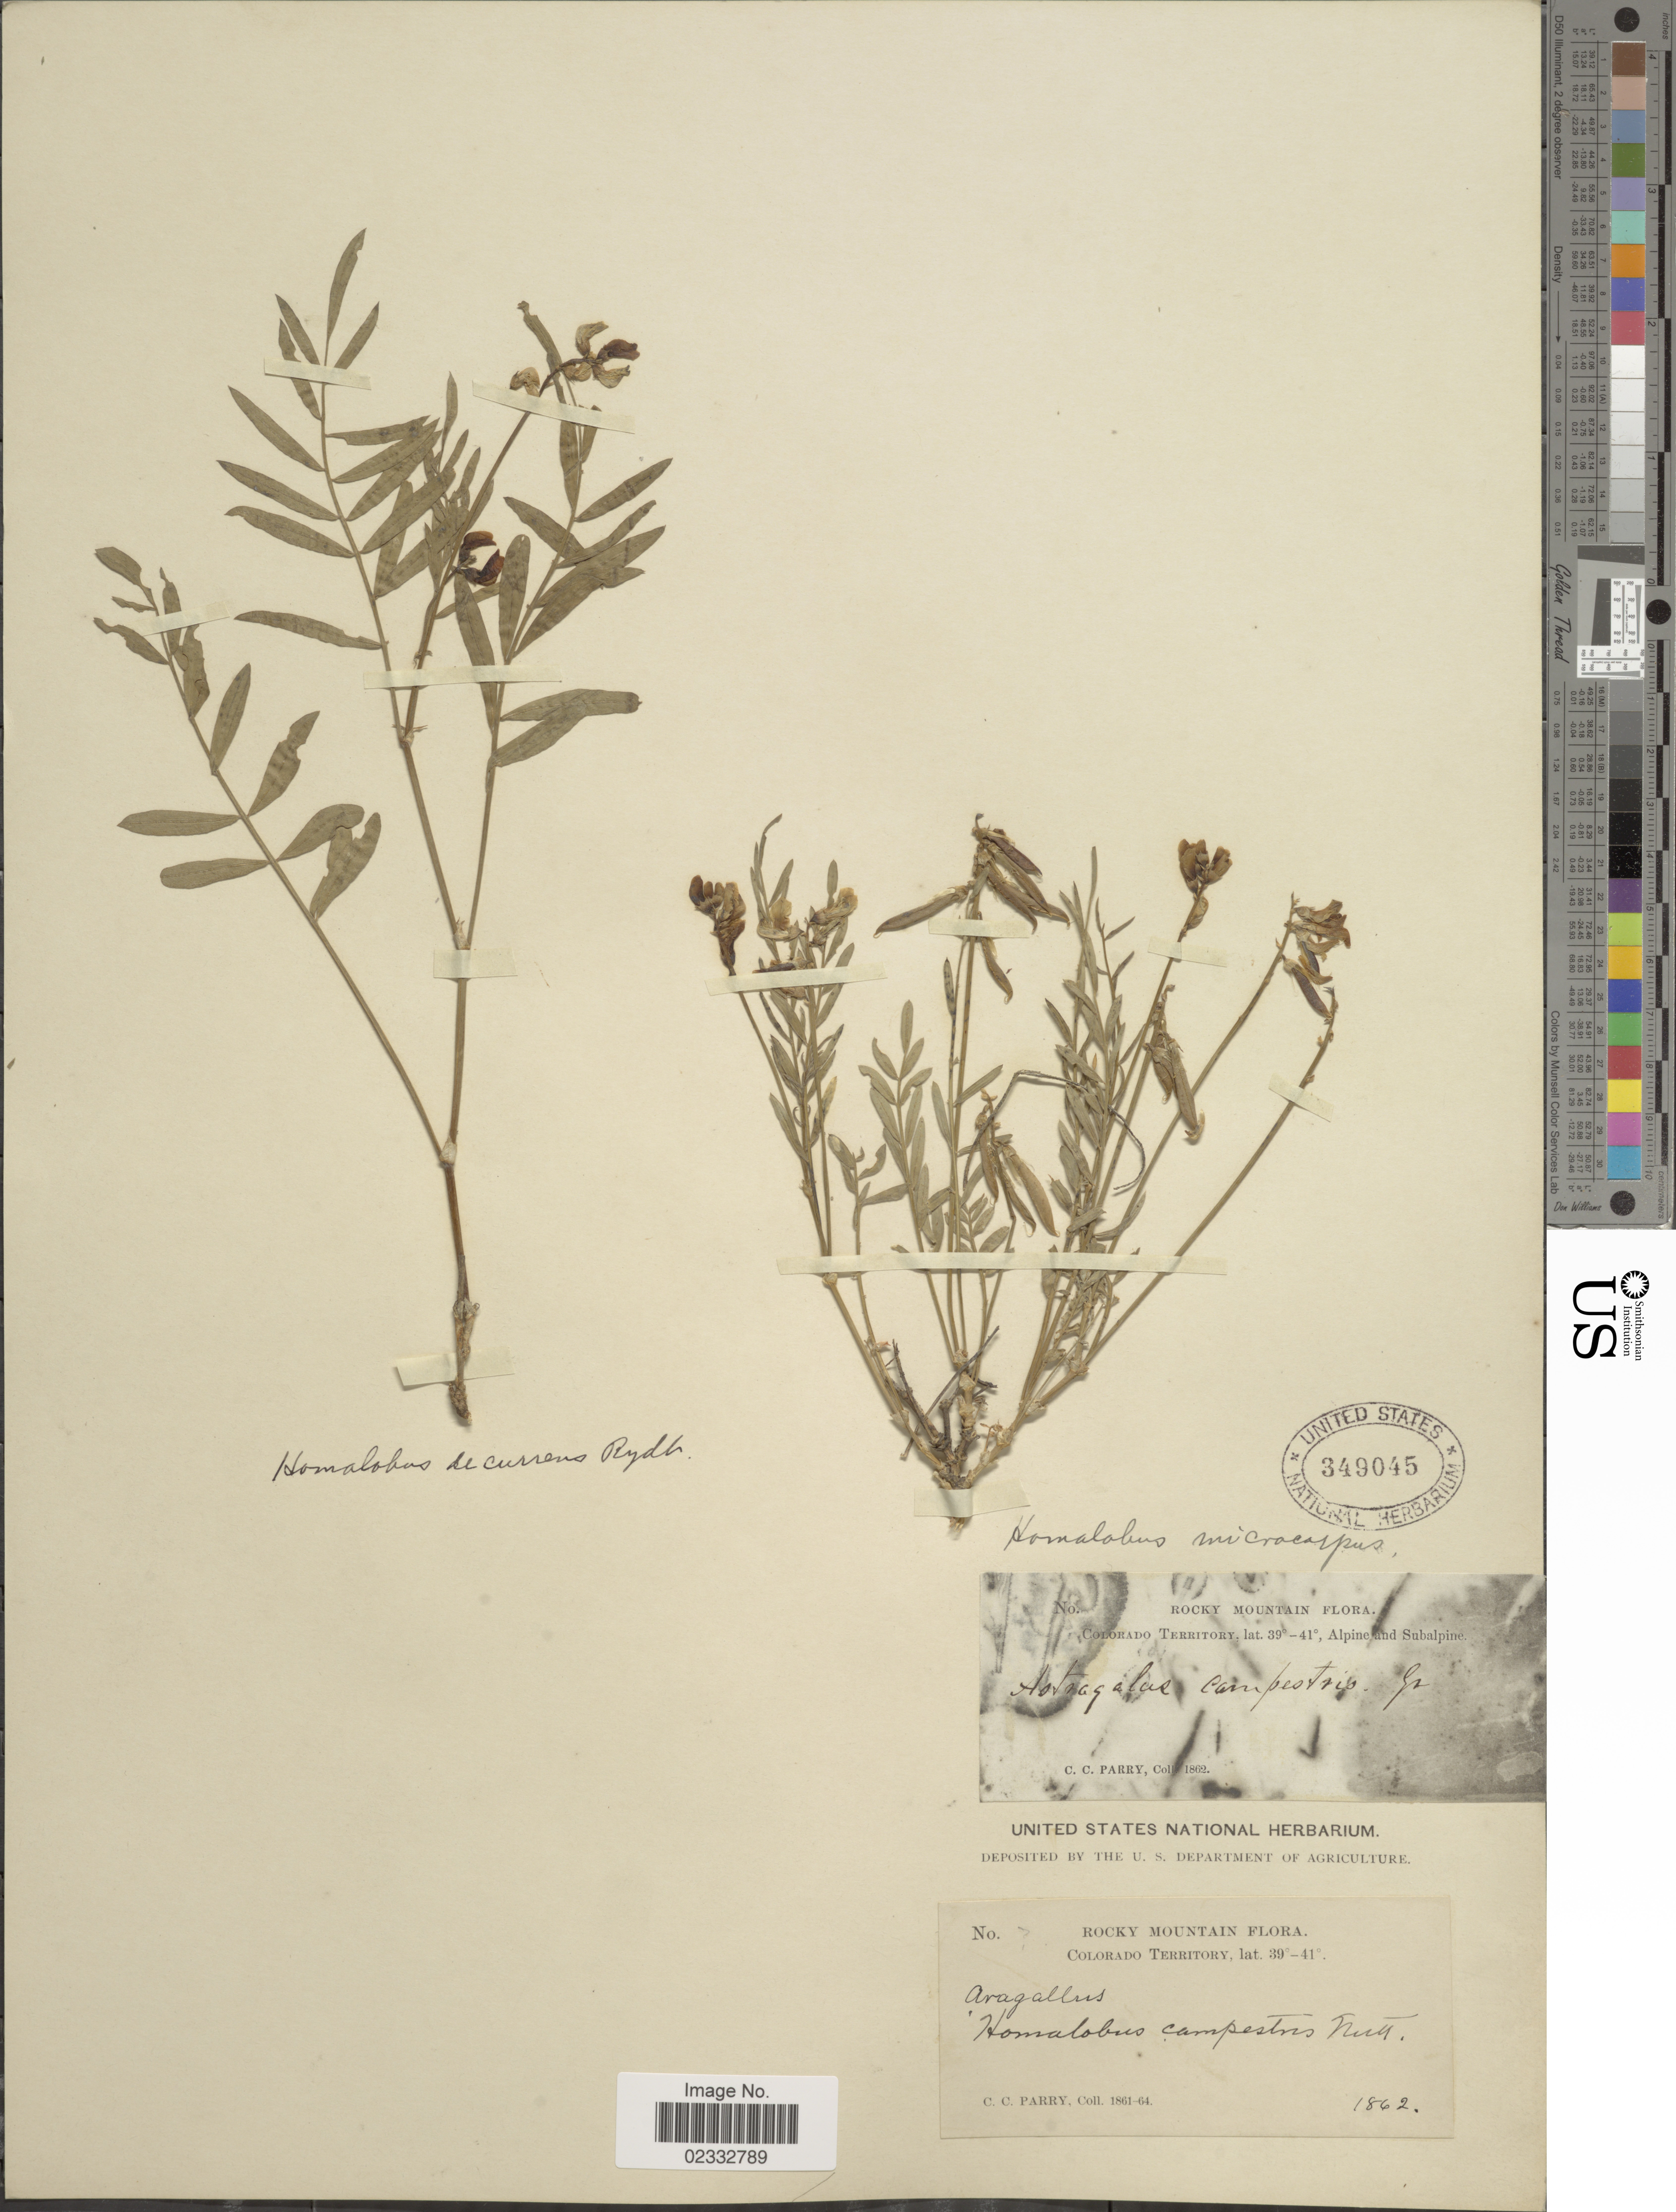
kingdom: Plantae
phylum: Tracheophyta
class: Magnoliopsida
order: Fabales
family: Fabaceae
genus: Astragalus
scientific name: Astragalus microcarpus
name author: A. DC.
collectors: C. C. Parry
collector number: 7*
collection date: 1862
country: United States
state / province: Colorado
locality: Rocky Mountain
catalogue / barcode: US 349045